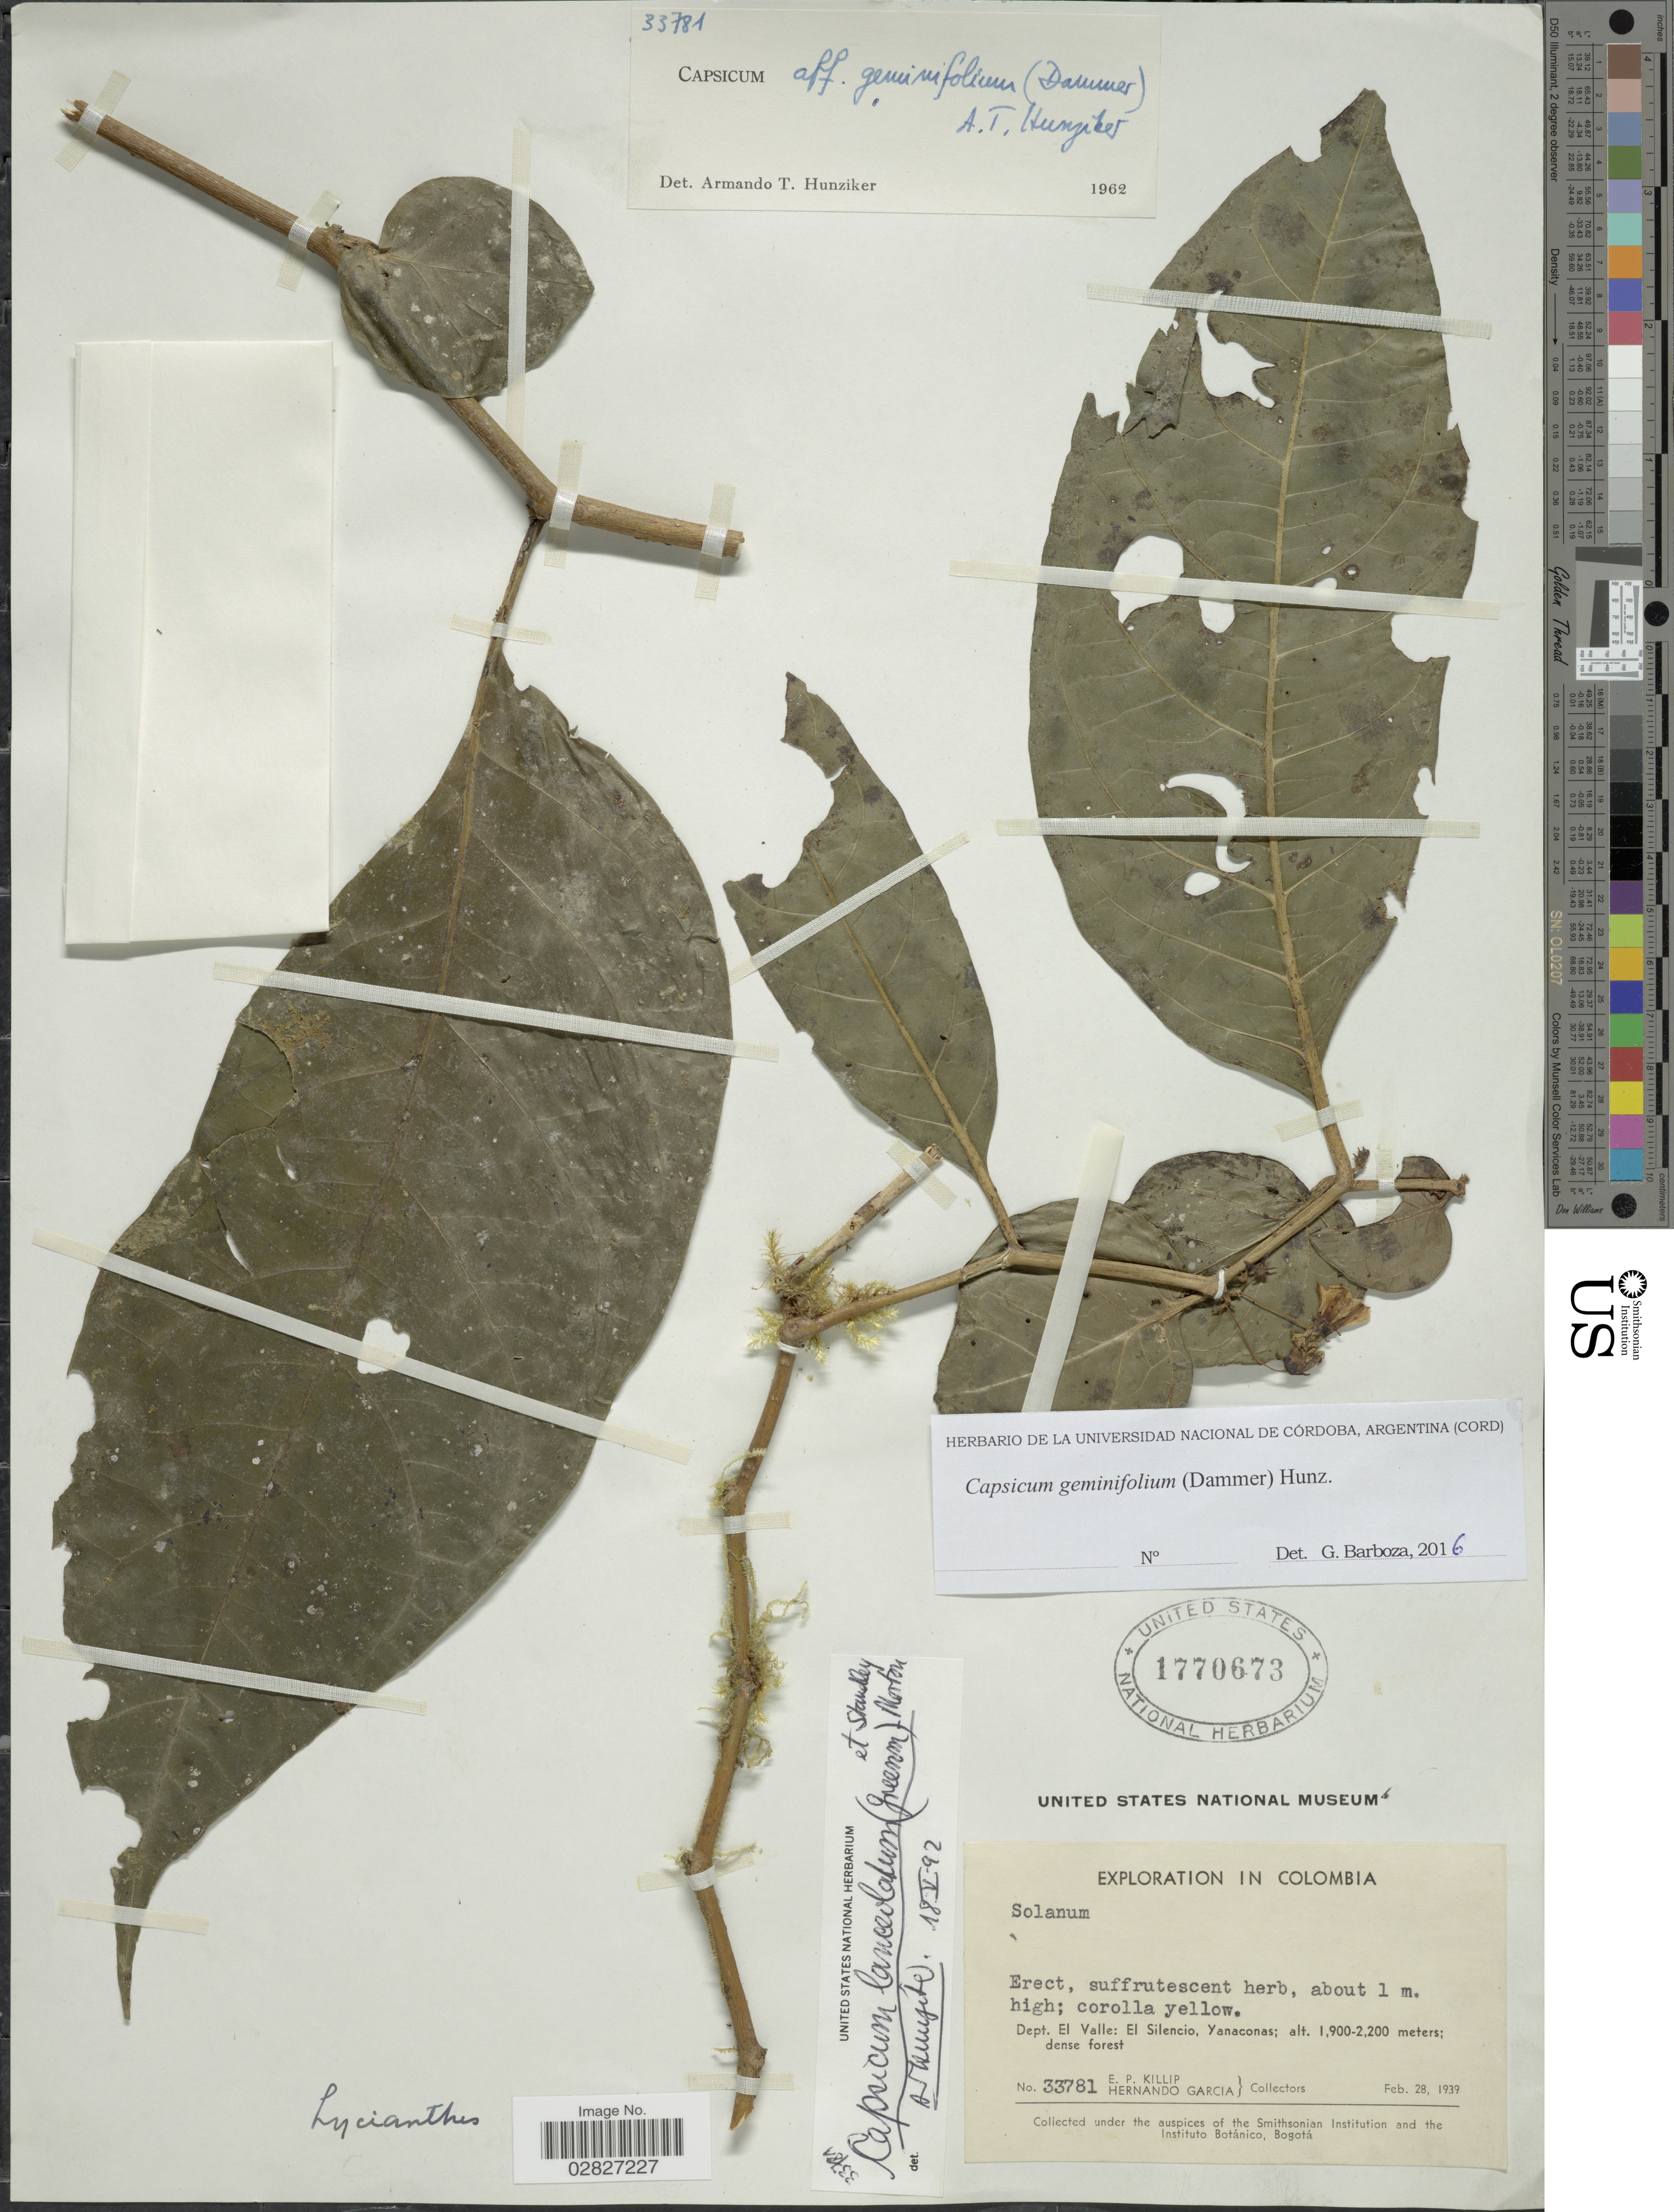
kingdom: Plantae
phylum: Tracheophyta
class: Magnoliopsida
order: Solanales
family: Solanaceae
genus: Capsicum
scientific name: Capsicum geminifolium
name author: (Dammer) Hunz.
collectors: E. P. Killip & H. Garcia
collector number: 33781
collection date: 1939-02-28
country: Colombia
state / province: Valle del Cauca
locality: Dept. El Valle: El Silencio, Yanaconas.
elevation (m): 1900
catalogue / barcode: US 1770673